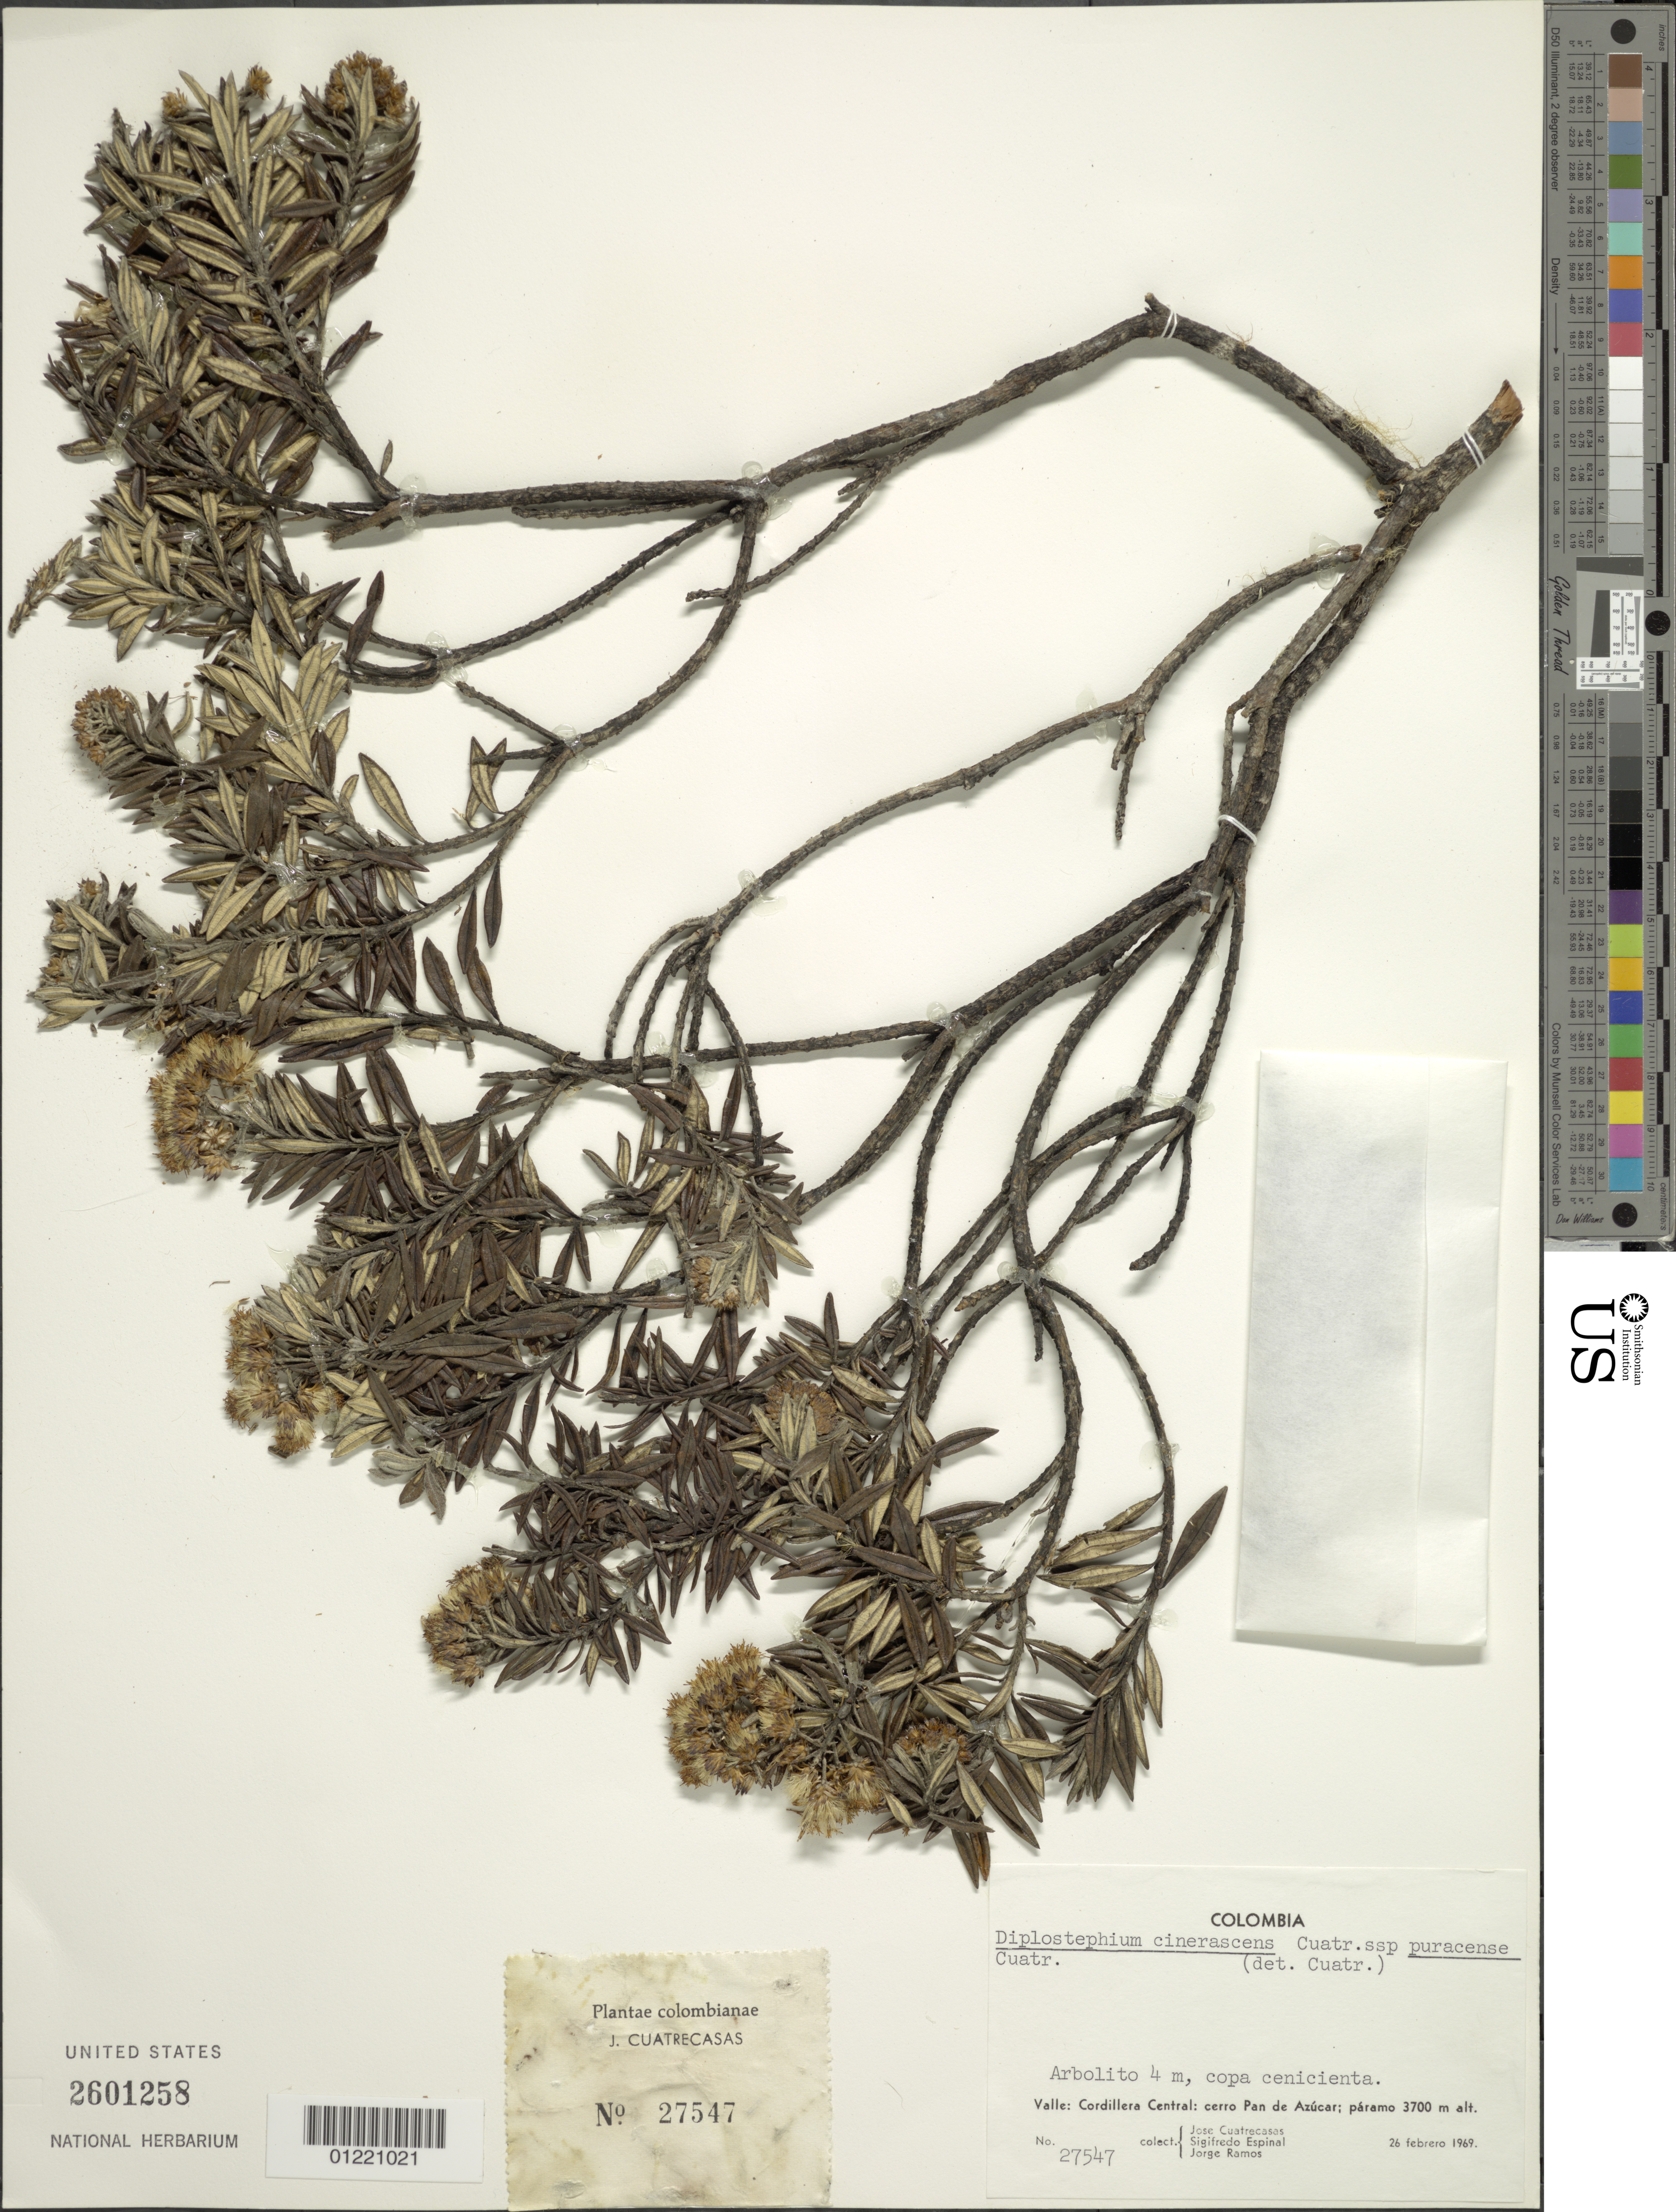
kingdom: Plantae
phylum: Tracheophyta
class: Magnoliopsida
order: Asterales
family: Asteraceae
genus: Diplostephium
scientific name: Diplostephium cinerascens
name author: Cuatrec.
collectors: J. Cuatrecasas, L. S. Espinal & J. E. Ramos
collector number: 27547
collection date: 1969-02-26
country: Colombia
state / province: Valle del Cauca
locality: Cordillera Central: cerro Pan de Azúcar.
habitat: paramo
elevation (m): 3700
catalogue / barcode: US 2601258